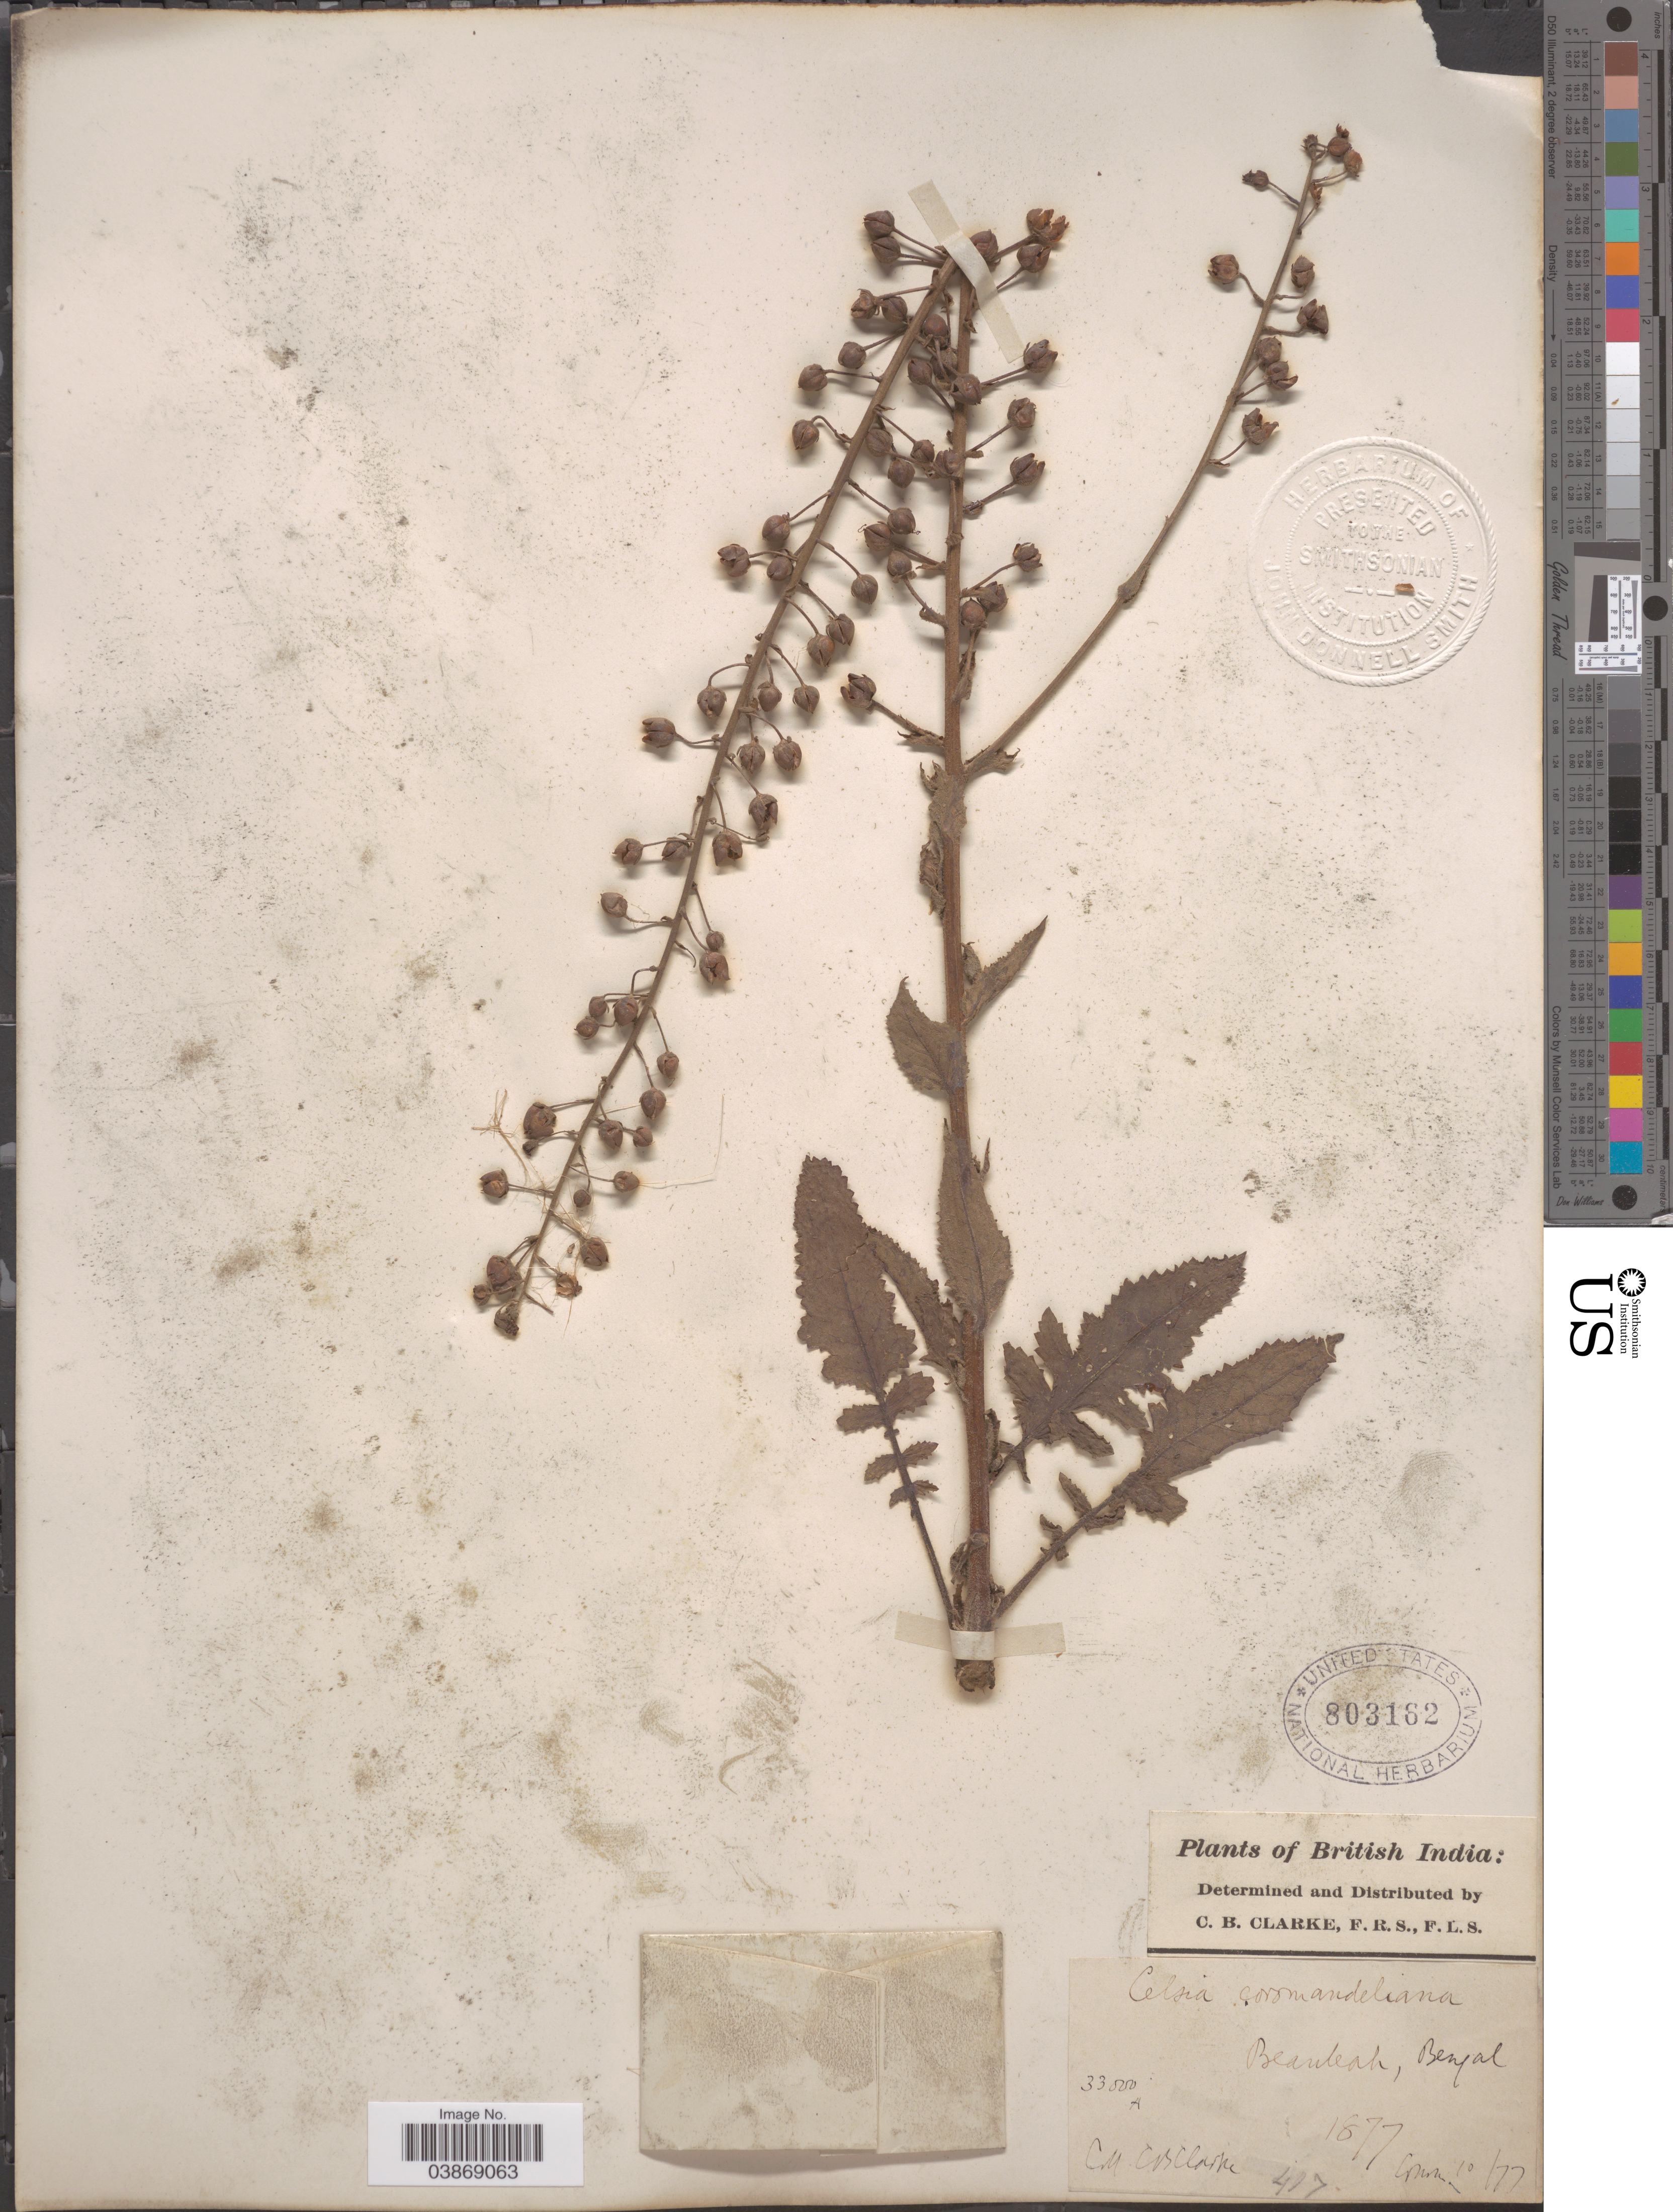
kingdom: Plantae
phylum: Tracheophyta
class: Magnoliopsida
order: Lamiales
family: Scrophulariaceae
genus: Celsia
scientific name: Celsia coromandelina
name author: J. Koenig ex Rottb.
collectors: C. B. Clarke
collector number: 33000 A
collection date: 1877-10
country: India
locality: British India: Beauleah, Bengal.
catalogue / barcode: US 803162